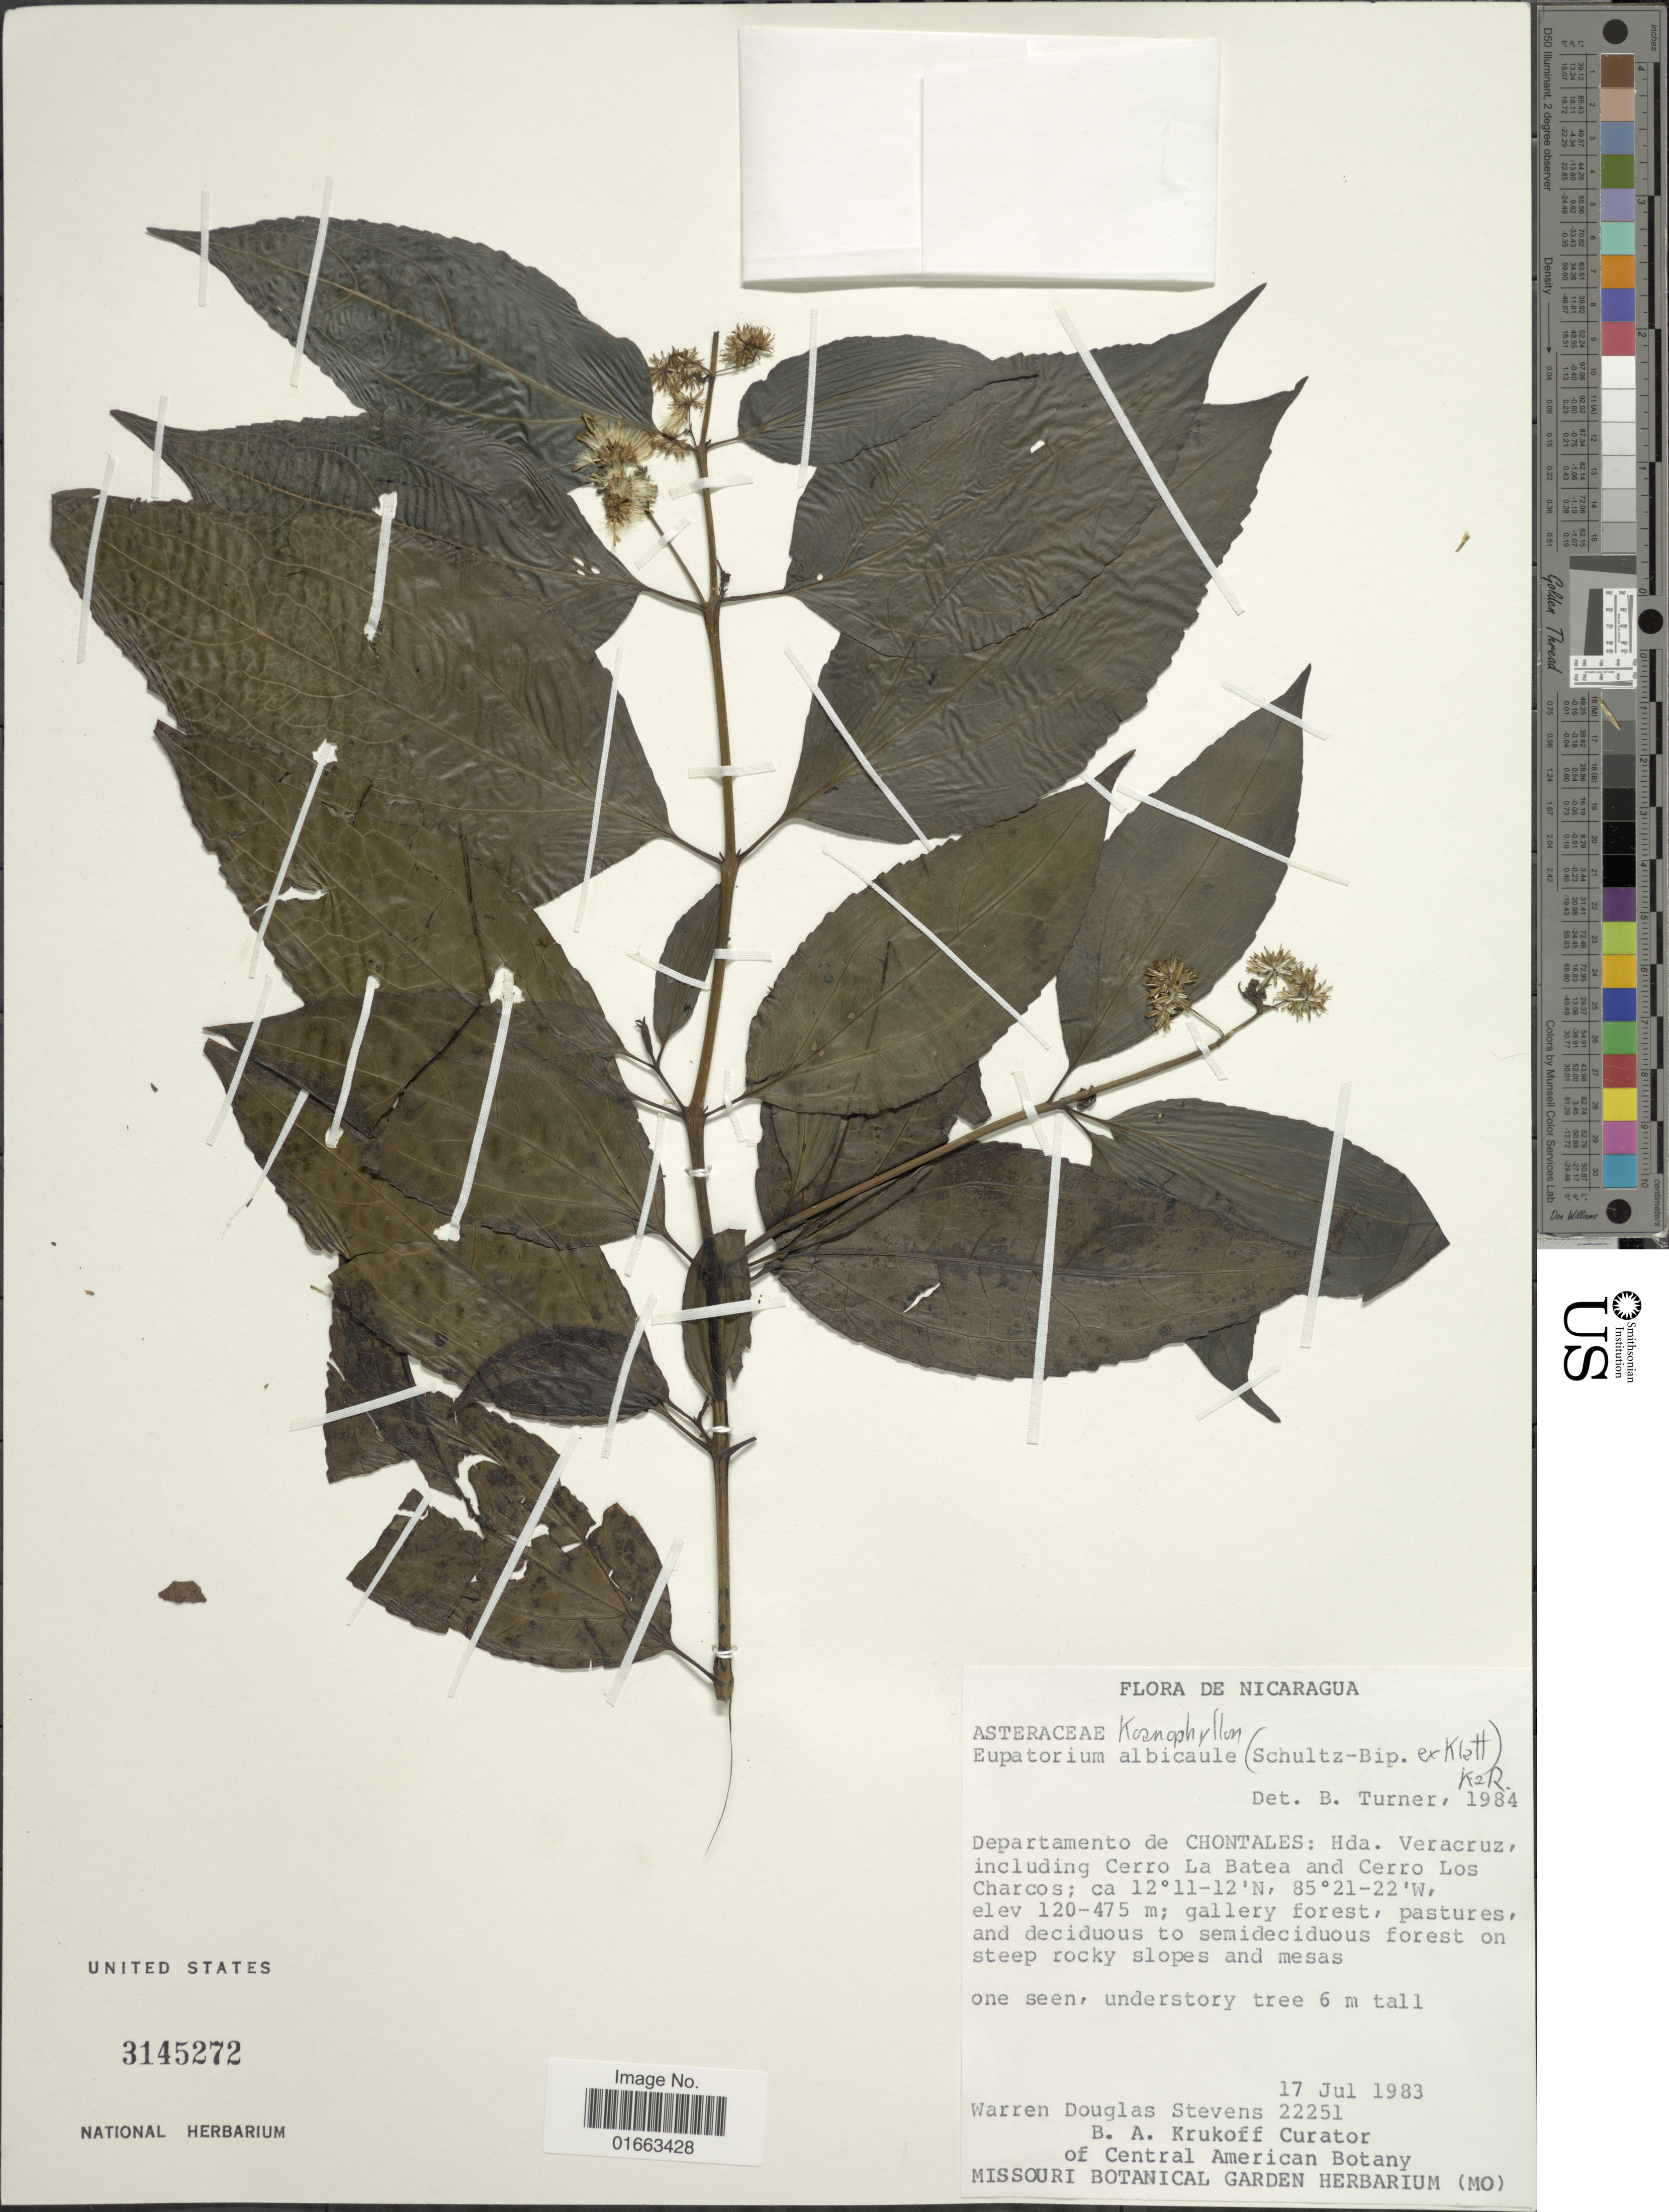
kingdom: Plantae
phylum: Tracheophyta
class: Magnoliopsida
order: Asterales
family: Asteraceae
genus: Koanophyllon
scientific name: Koanophyllon albicaule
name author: (Sch. Bip. ex Klatt) R.M. King & H. Rob.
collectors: W. D. Stevens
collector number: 22251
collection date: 1983-07-17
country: Nicaragua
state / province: Chontales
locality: Hda. Veracruz, including Cerro La batea and Cerro Los Charcos, on steep rcoky slopes and mesas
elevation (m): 120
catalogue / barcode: US 3145272